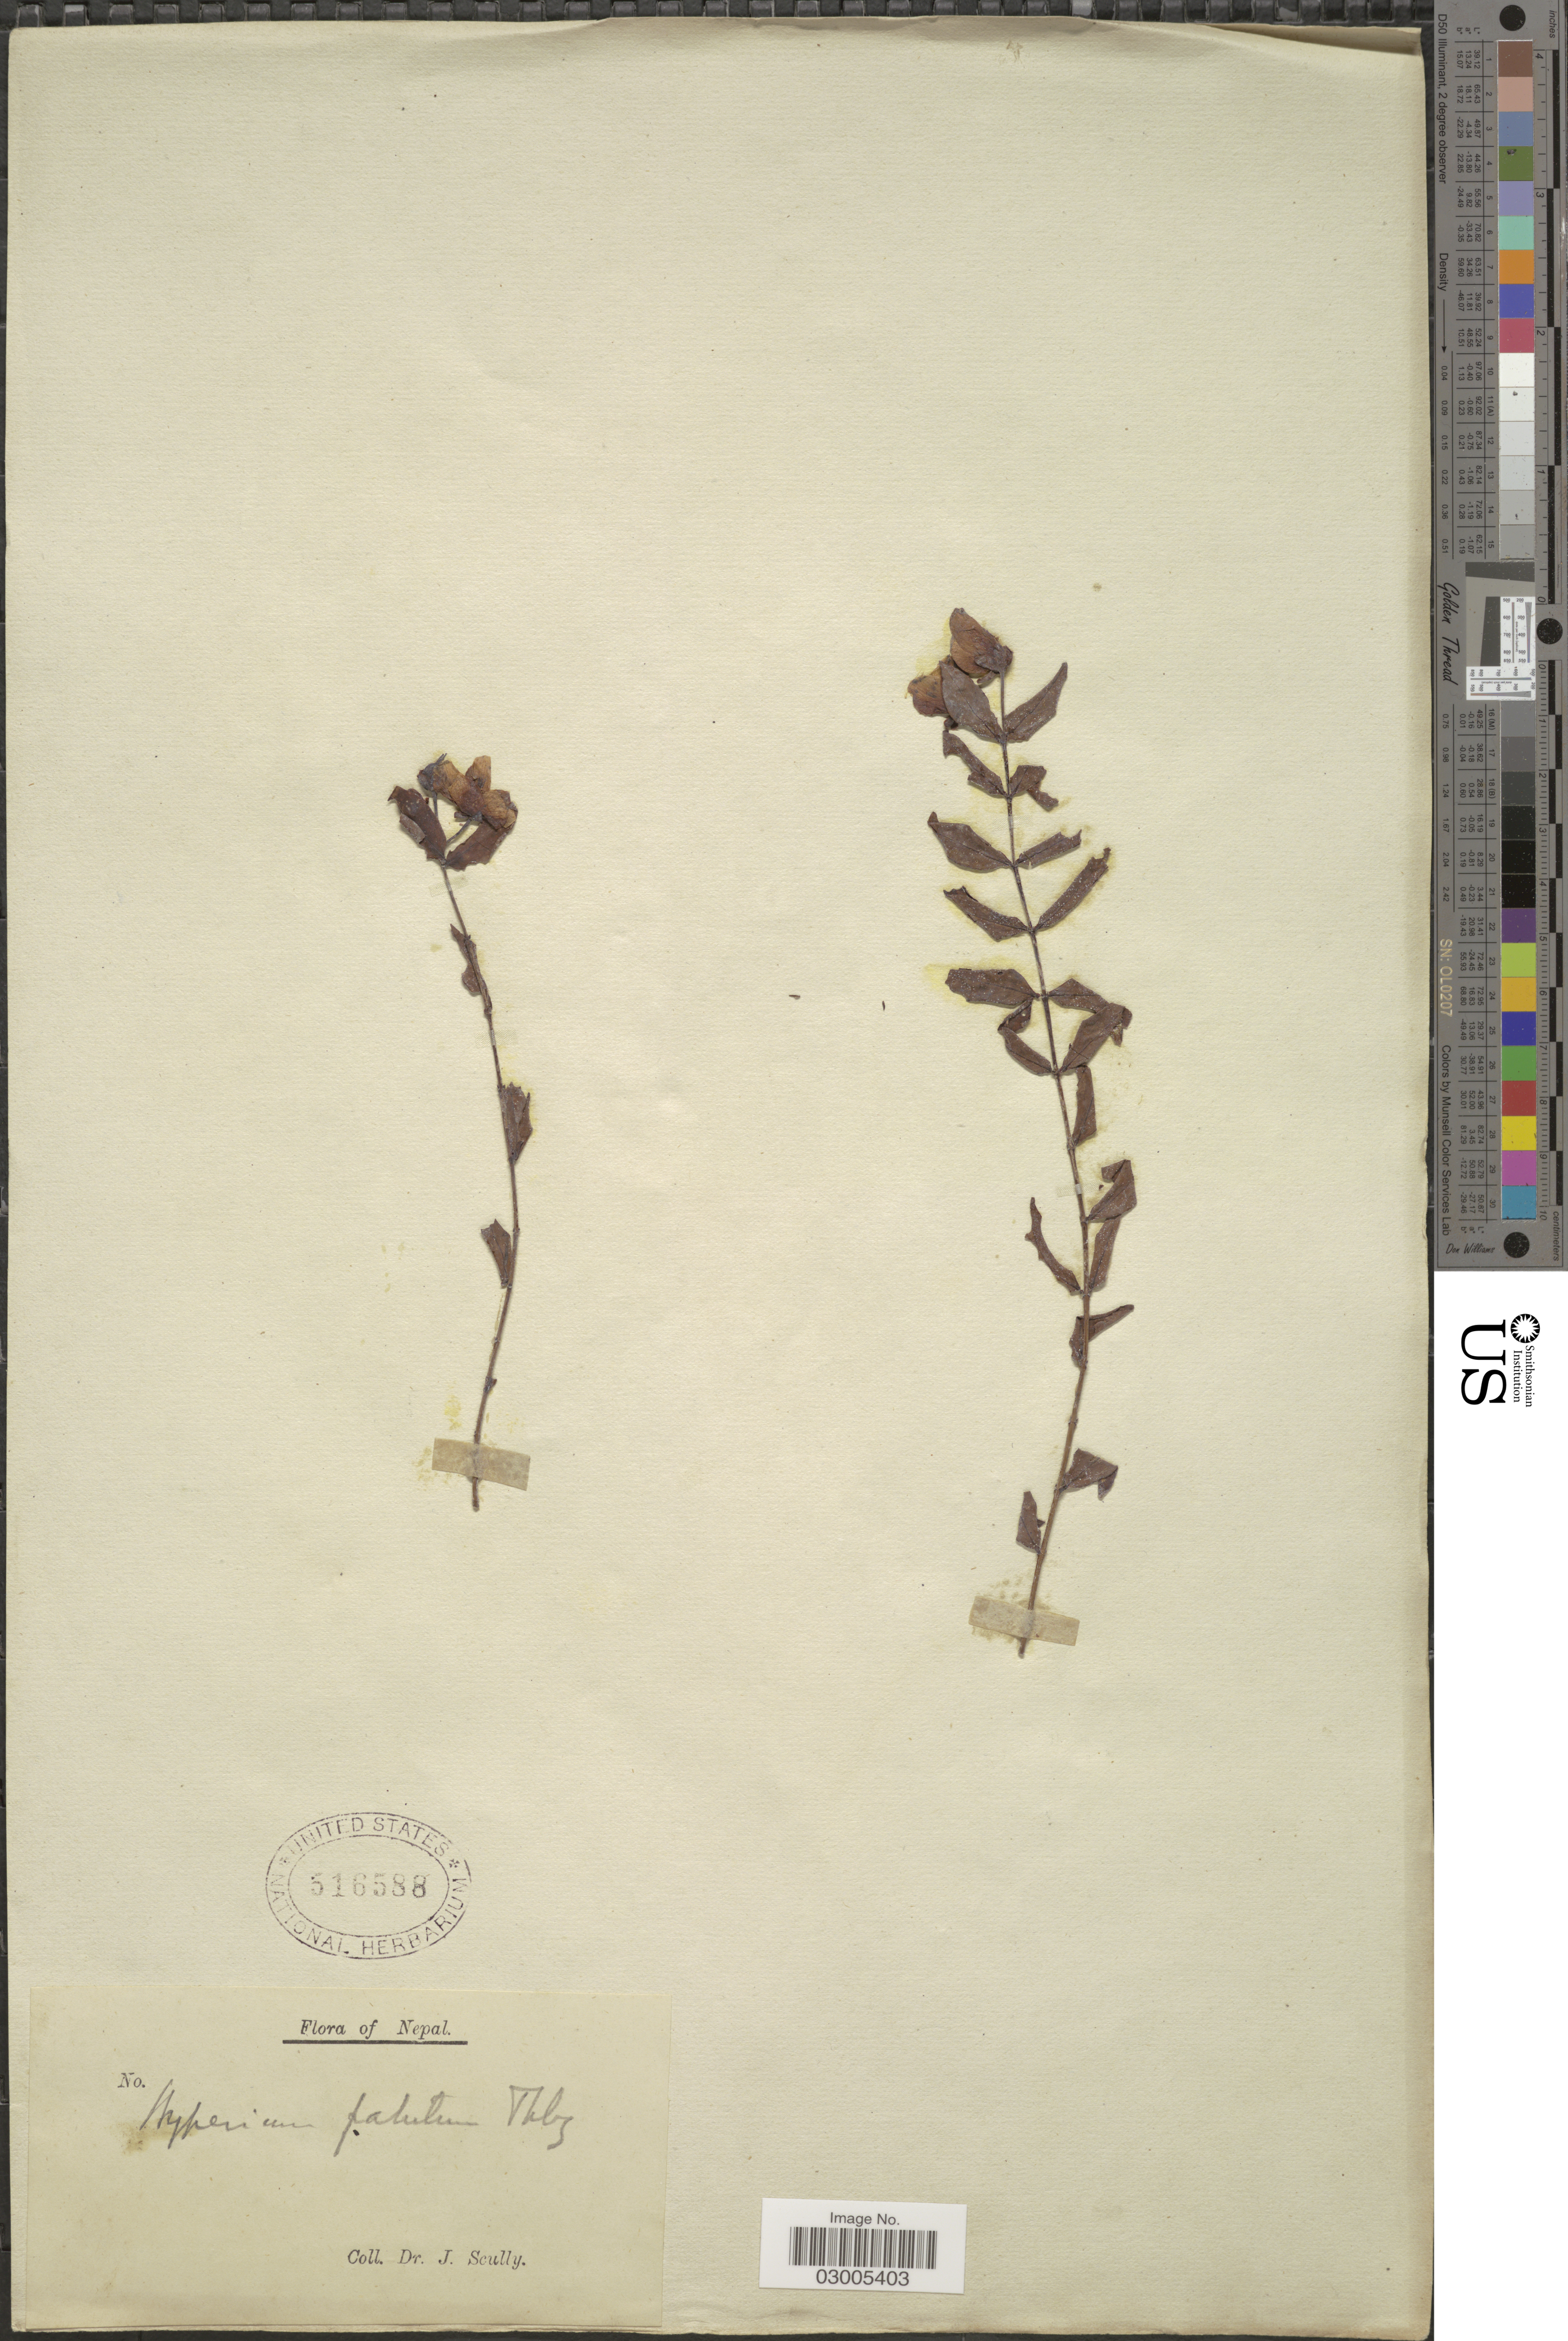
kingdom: Plantae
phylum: Tracheophyta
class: Magnoliopsida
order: Malpighiales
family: Hypericaceae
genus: Hypericum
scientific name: Hypericum patulum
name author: Thunb.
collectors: J. Scully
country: Nepal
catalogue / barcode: US 516588